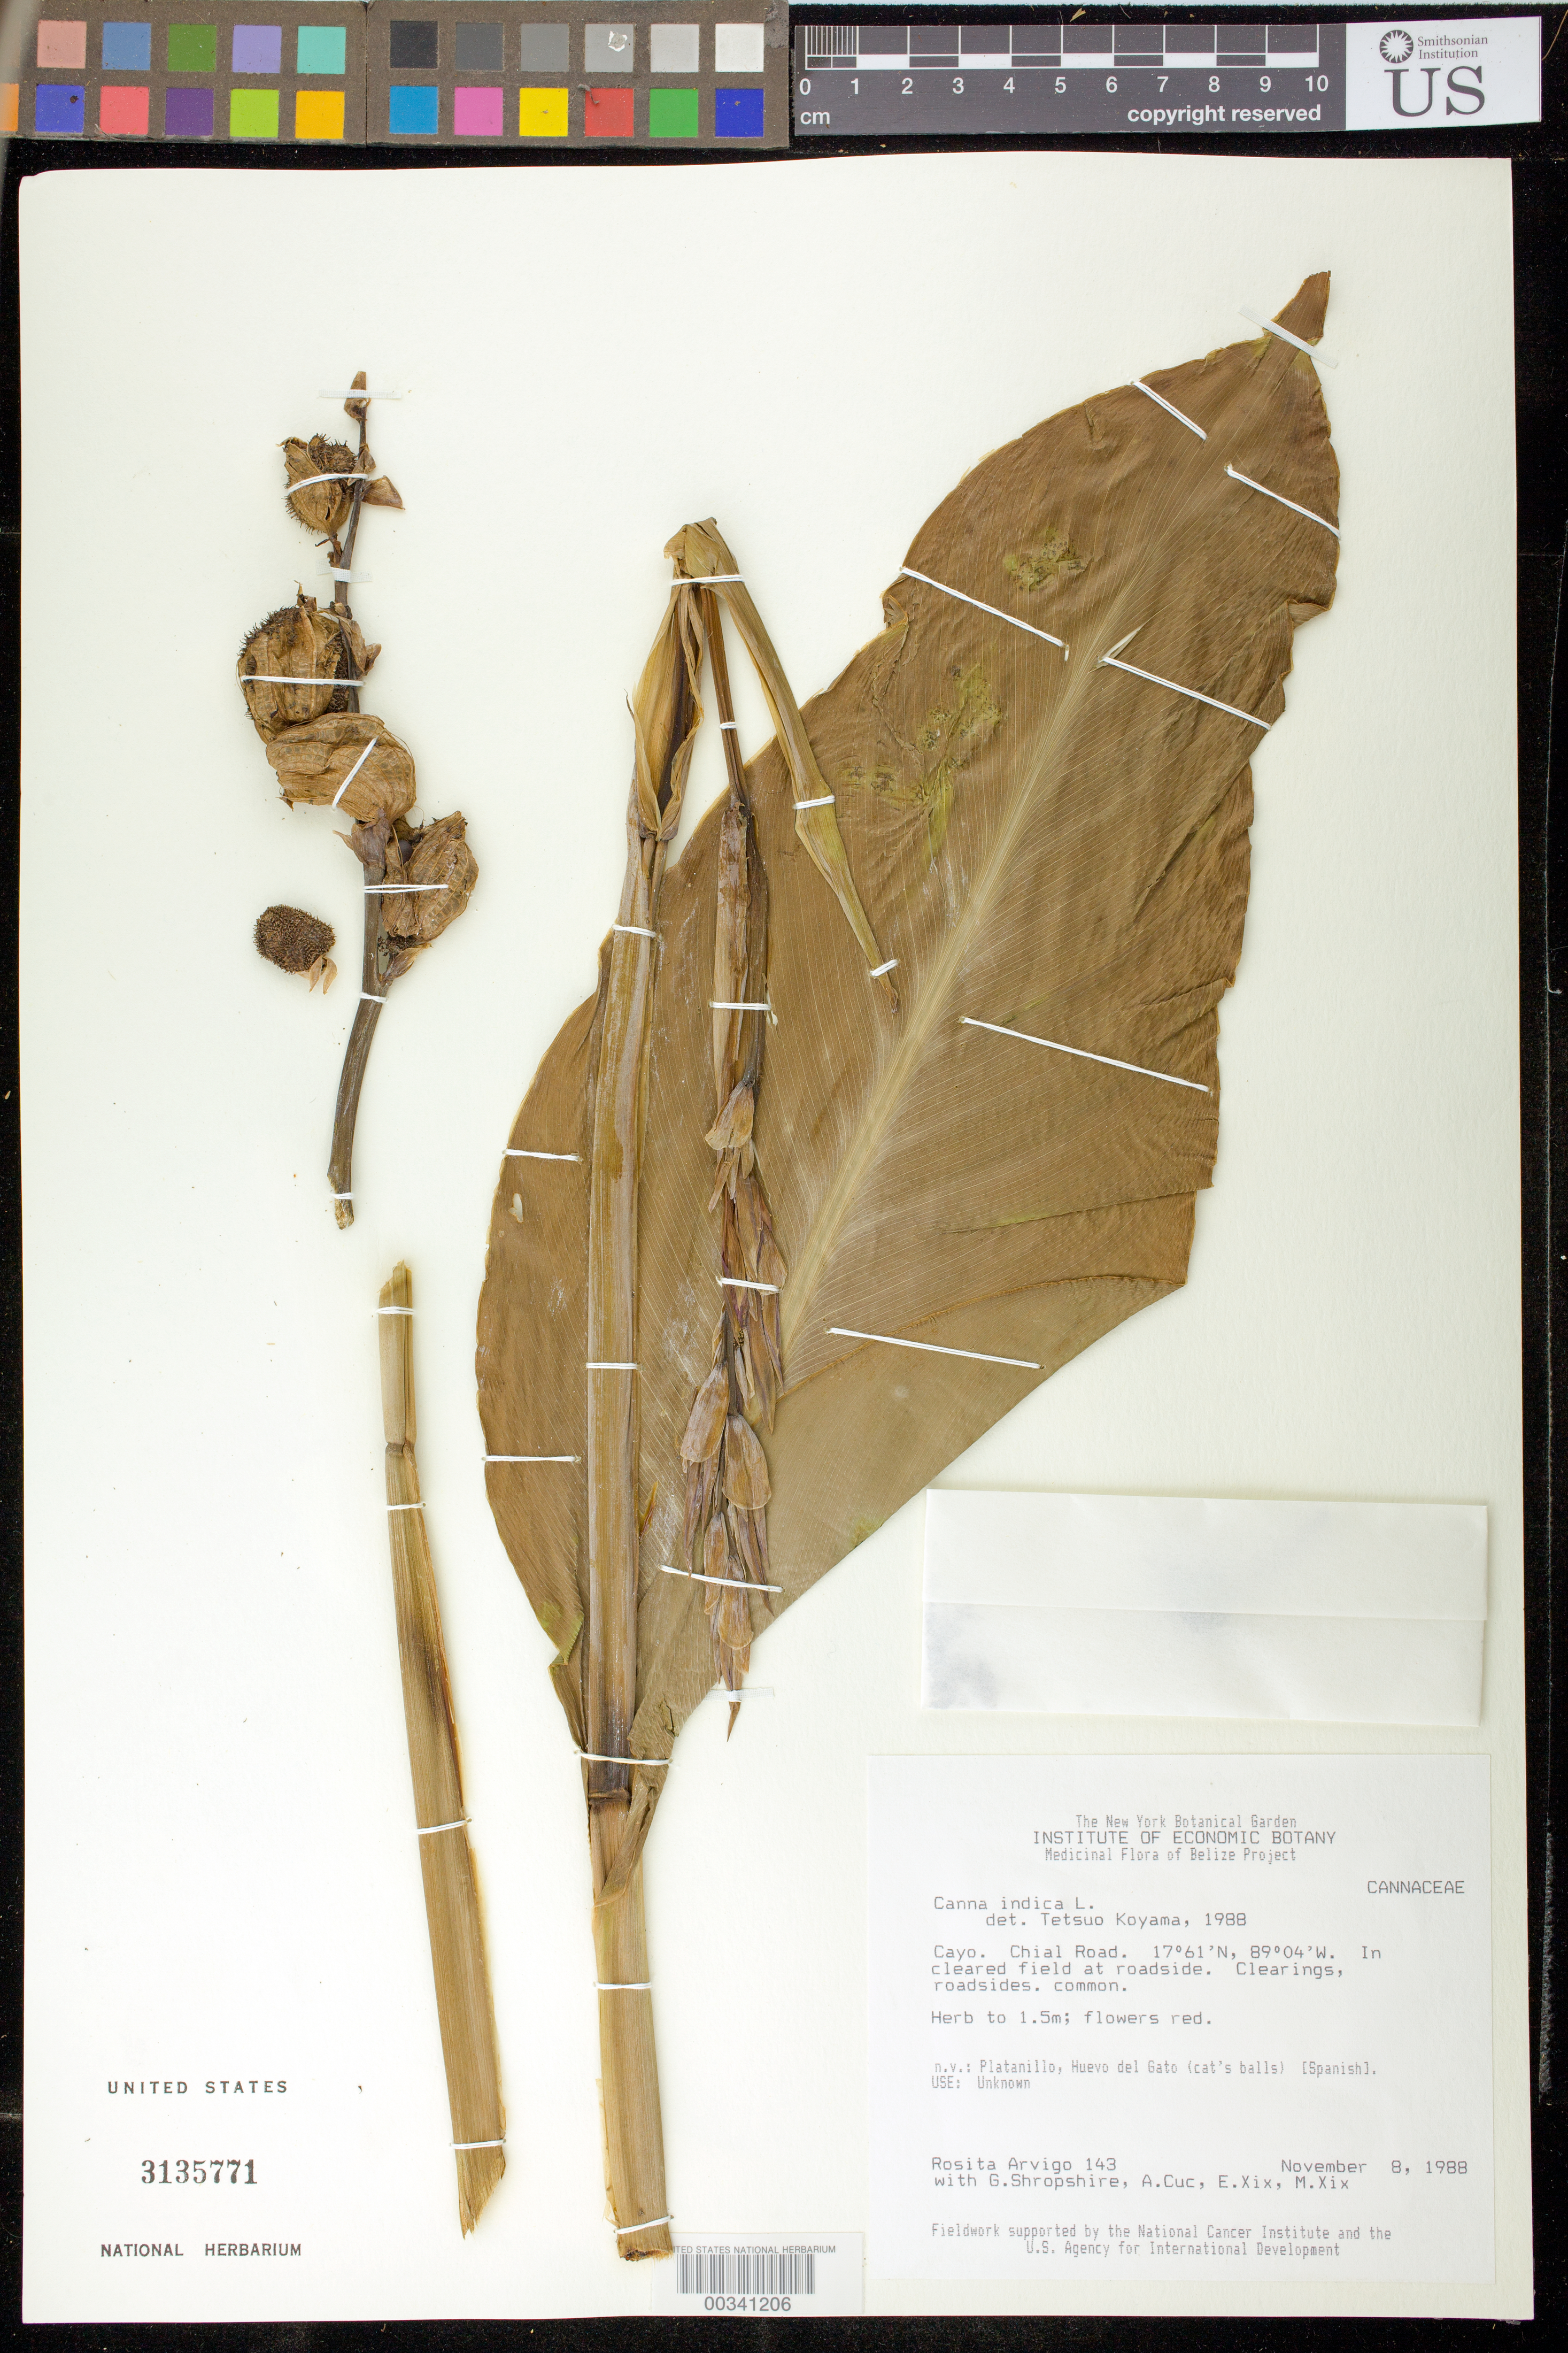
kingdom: Plantae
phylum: Tracheophyta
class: Liliopsida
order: Zingiberales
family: Cannaceae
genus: Canna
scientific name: Canna indica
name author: L.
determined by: Koyama, Tetsuo M.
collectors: R. Arvigo, G. Shropshire, A. Cuc, E. Xix & M. Xix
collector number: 143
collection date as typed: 8 November 1988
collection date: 1988-11-08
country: Belize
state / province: Cayo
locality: Chaa Creek Road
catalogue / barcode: US 3135771